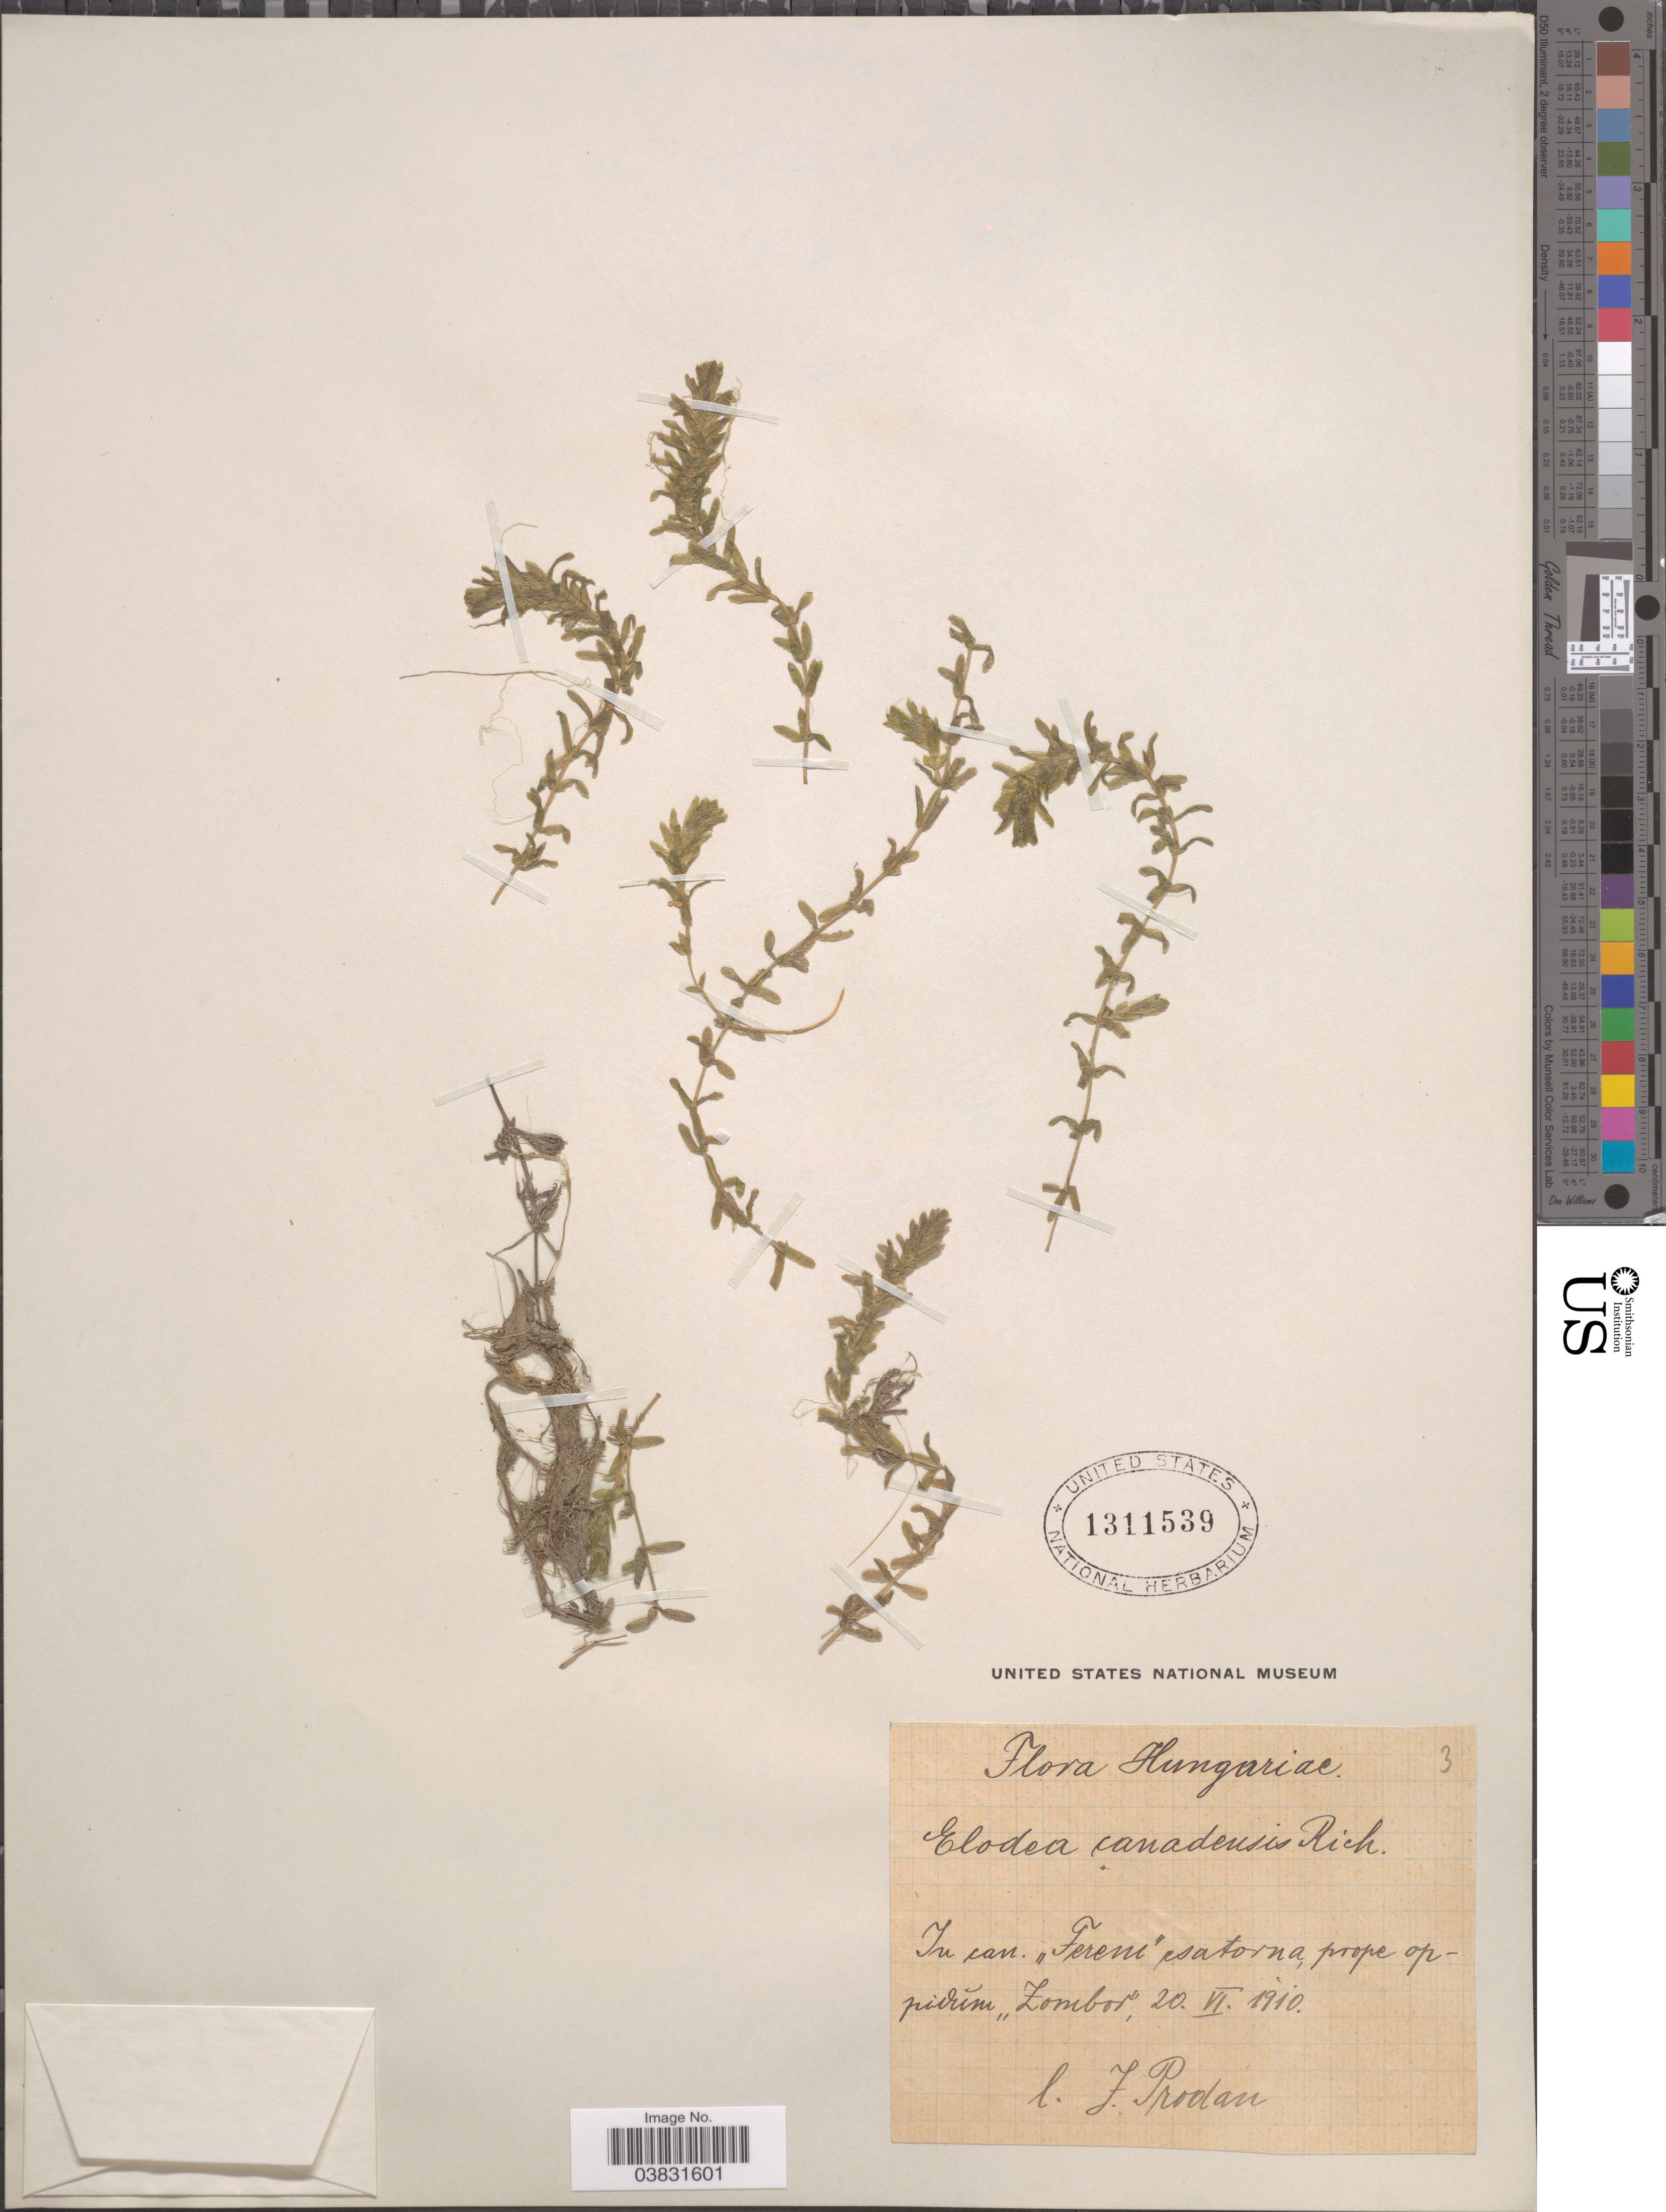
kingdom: Plantae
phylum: Tracheophyta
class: Liliopsida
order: Alismatales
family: Hydrocharitaceae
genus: Elodea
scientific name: Elodea canadensis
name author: Michx.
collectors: J. Prodan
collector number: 3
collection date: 1910-06-20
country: Hungary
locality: In can. "Ferenc" csatorna, prope oppidúm "Zombor".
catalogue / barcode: US 1311539